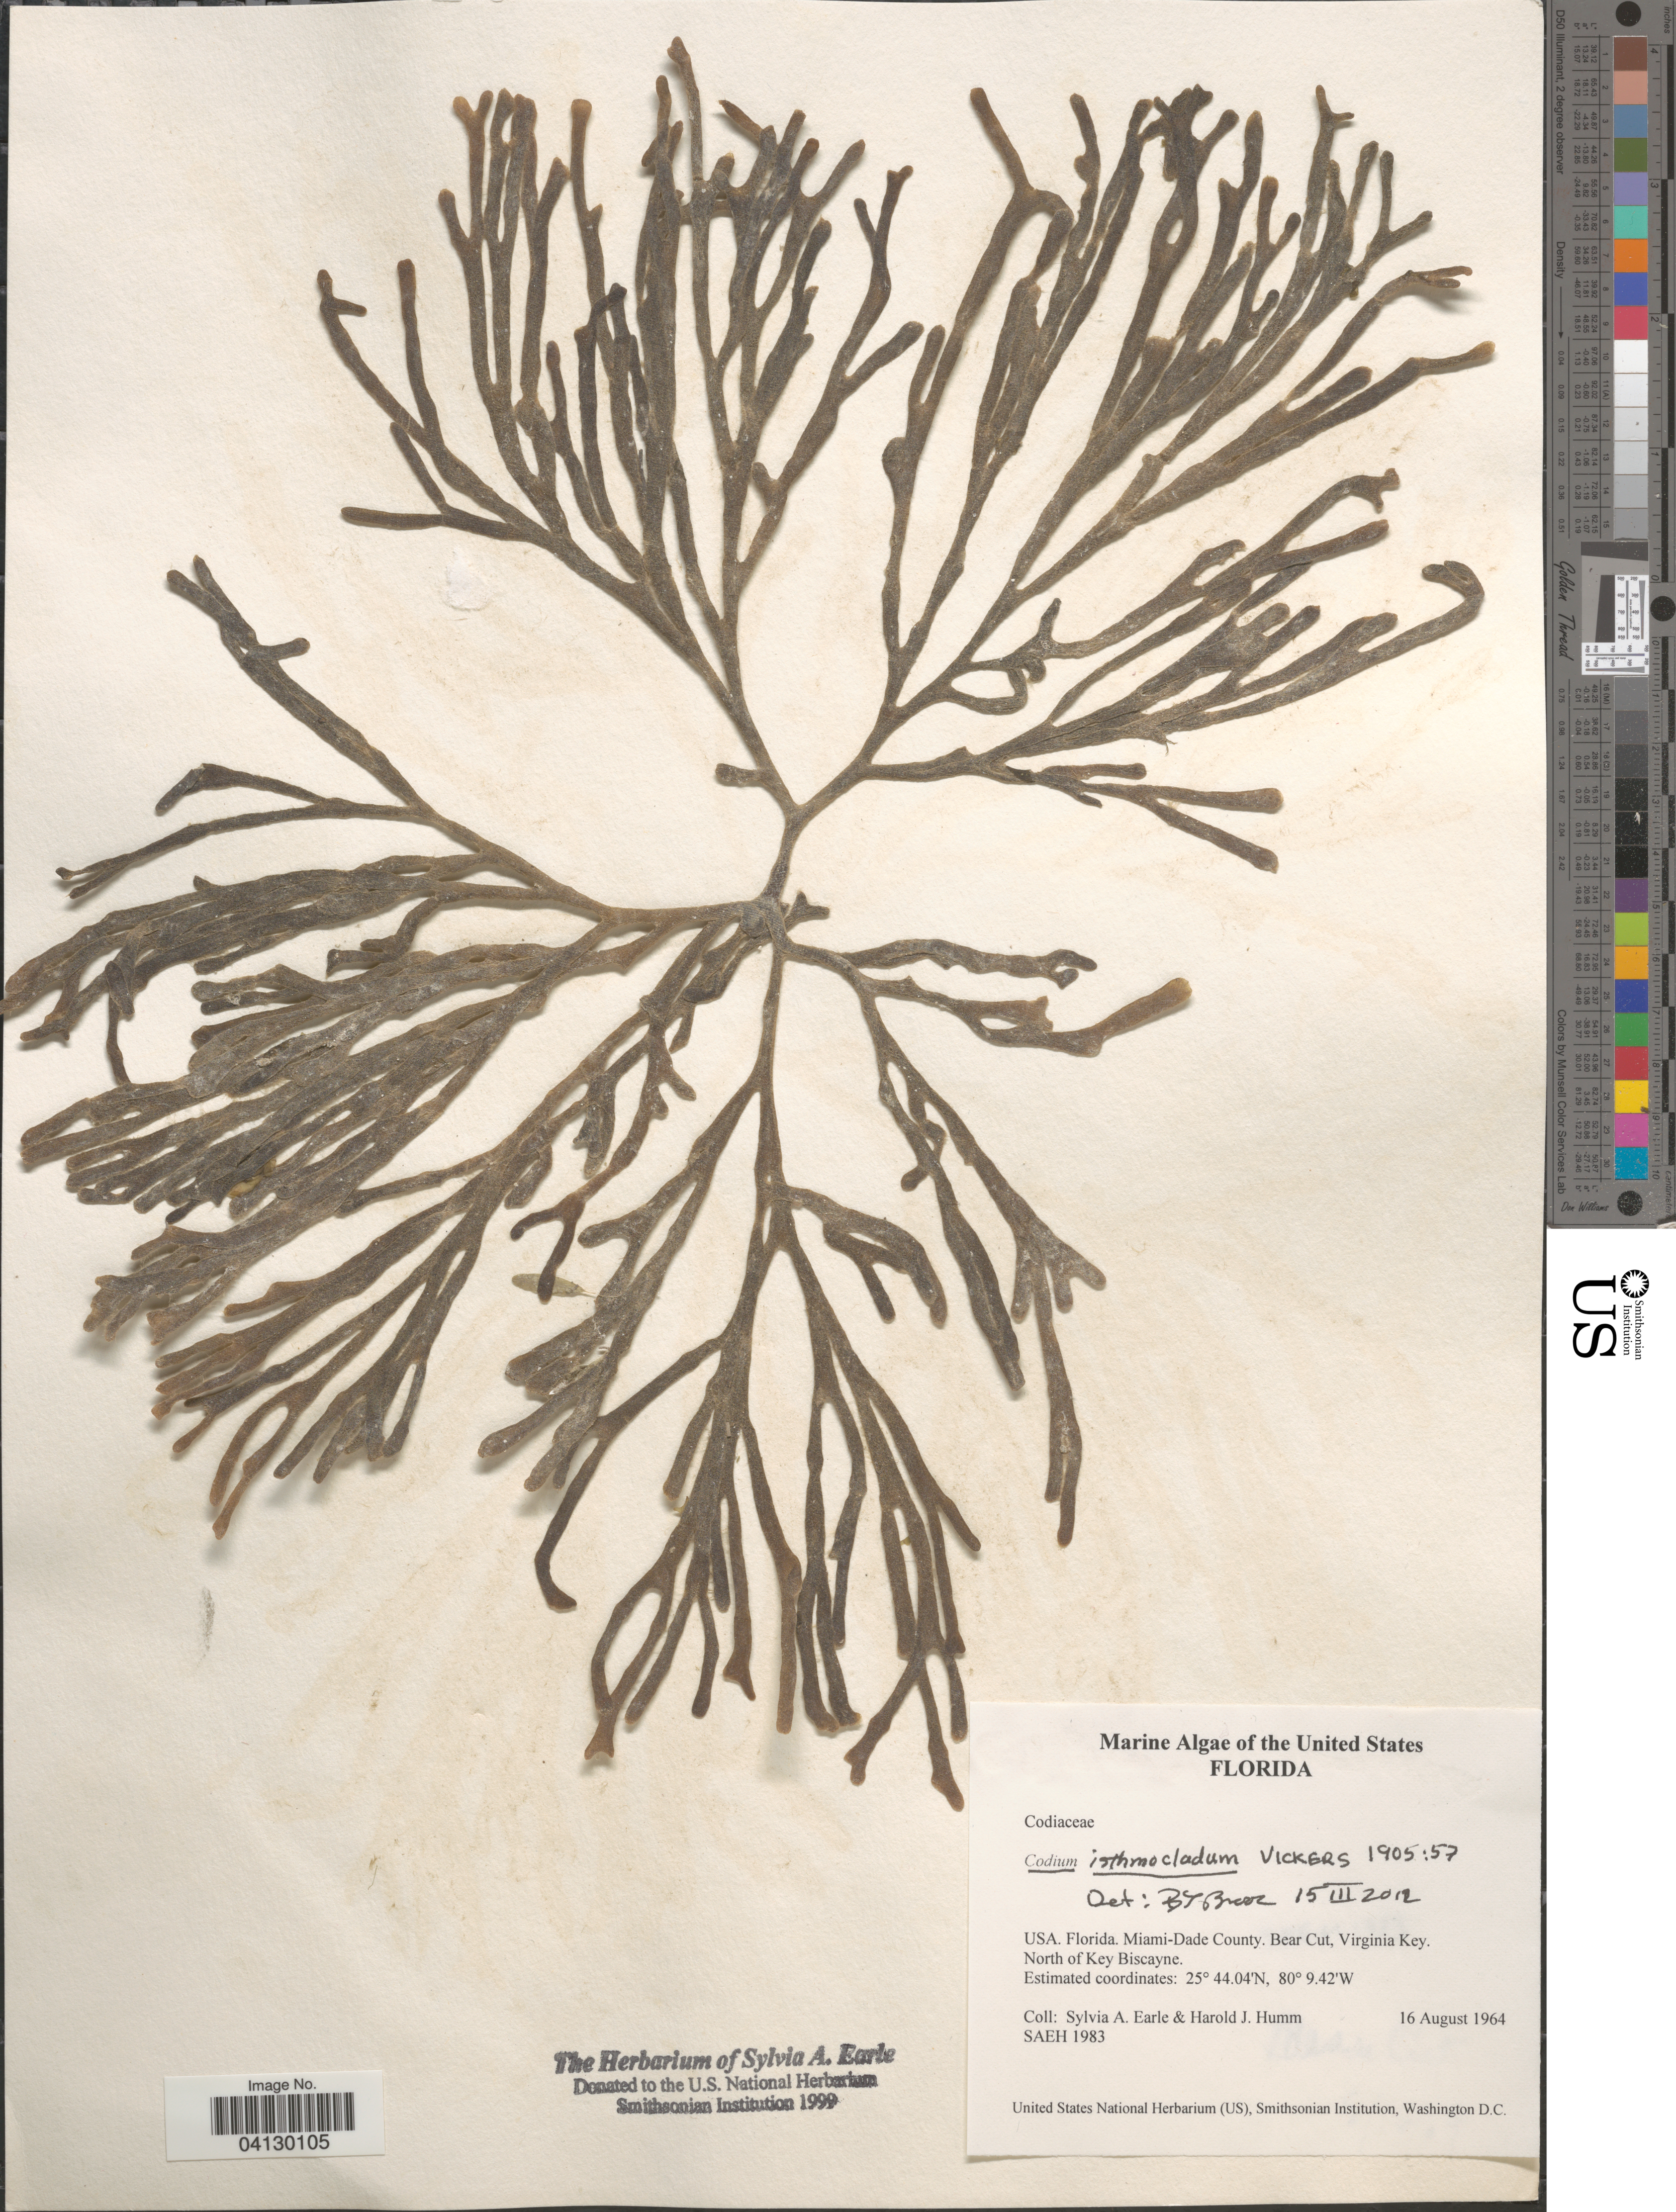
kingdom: Plantae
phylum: Chlorophyta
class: Ulvophyceae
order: Bryopsidales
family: Codiaceae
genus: Codium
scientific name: Codium isthmocladum subsp. isthmocladum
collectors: S. A. Earle & H. J. Humm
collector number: SAEH1983?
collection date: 1964-08-16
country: United States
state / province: Florida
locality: Miami-Dae County. Bear Cut, Virginia Key. North of Key Biscayne.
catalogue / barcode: US 328856